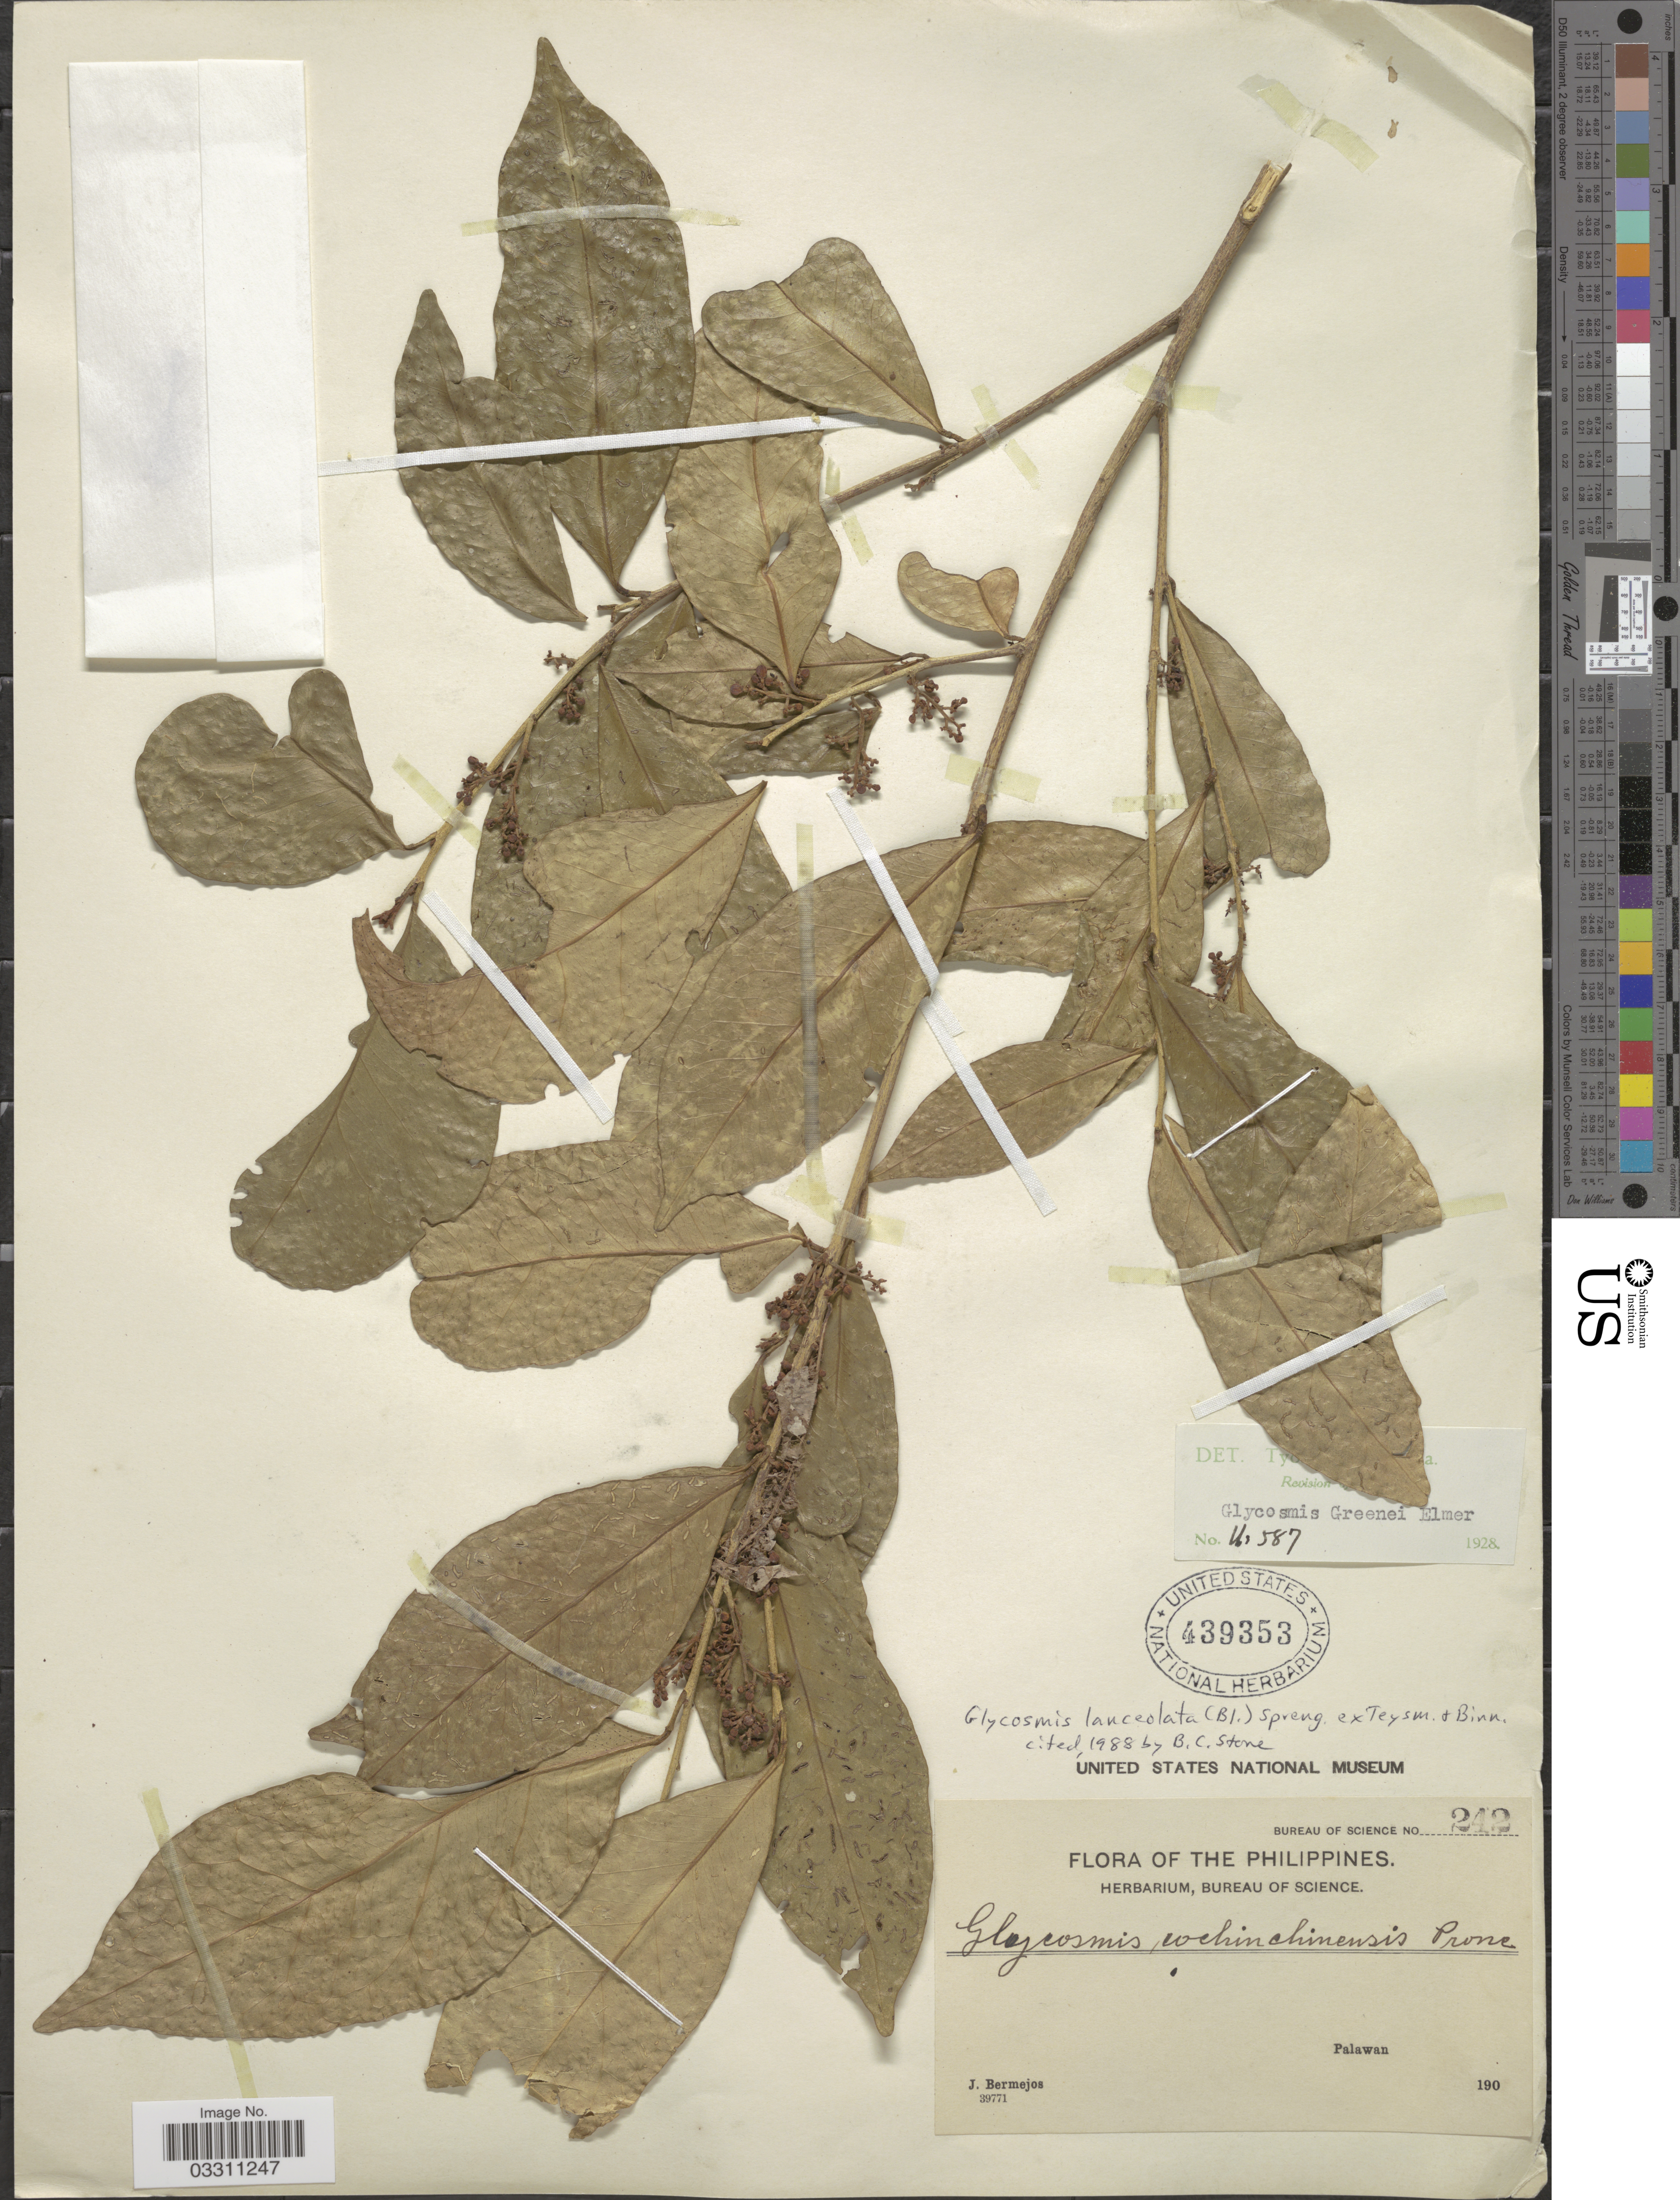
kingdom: Plantae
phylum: Tracheophyta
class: Magnoliopsida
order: Sapindales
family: Rutaceae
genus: Glycosmis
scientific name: Glycosmis lanceolata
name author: (Blume) Spreng. ex Teysm. & Binn.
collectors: J. Bermejos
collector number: Bureau of Science 242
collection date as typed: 190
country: Philippines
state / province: Mimaropa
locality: Palawan.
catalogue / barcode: US 439353